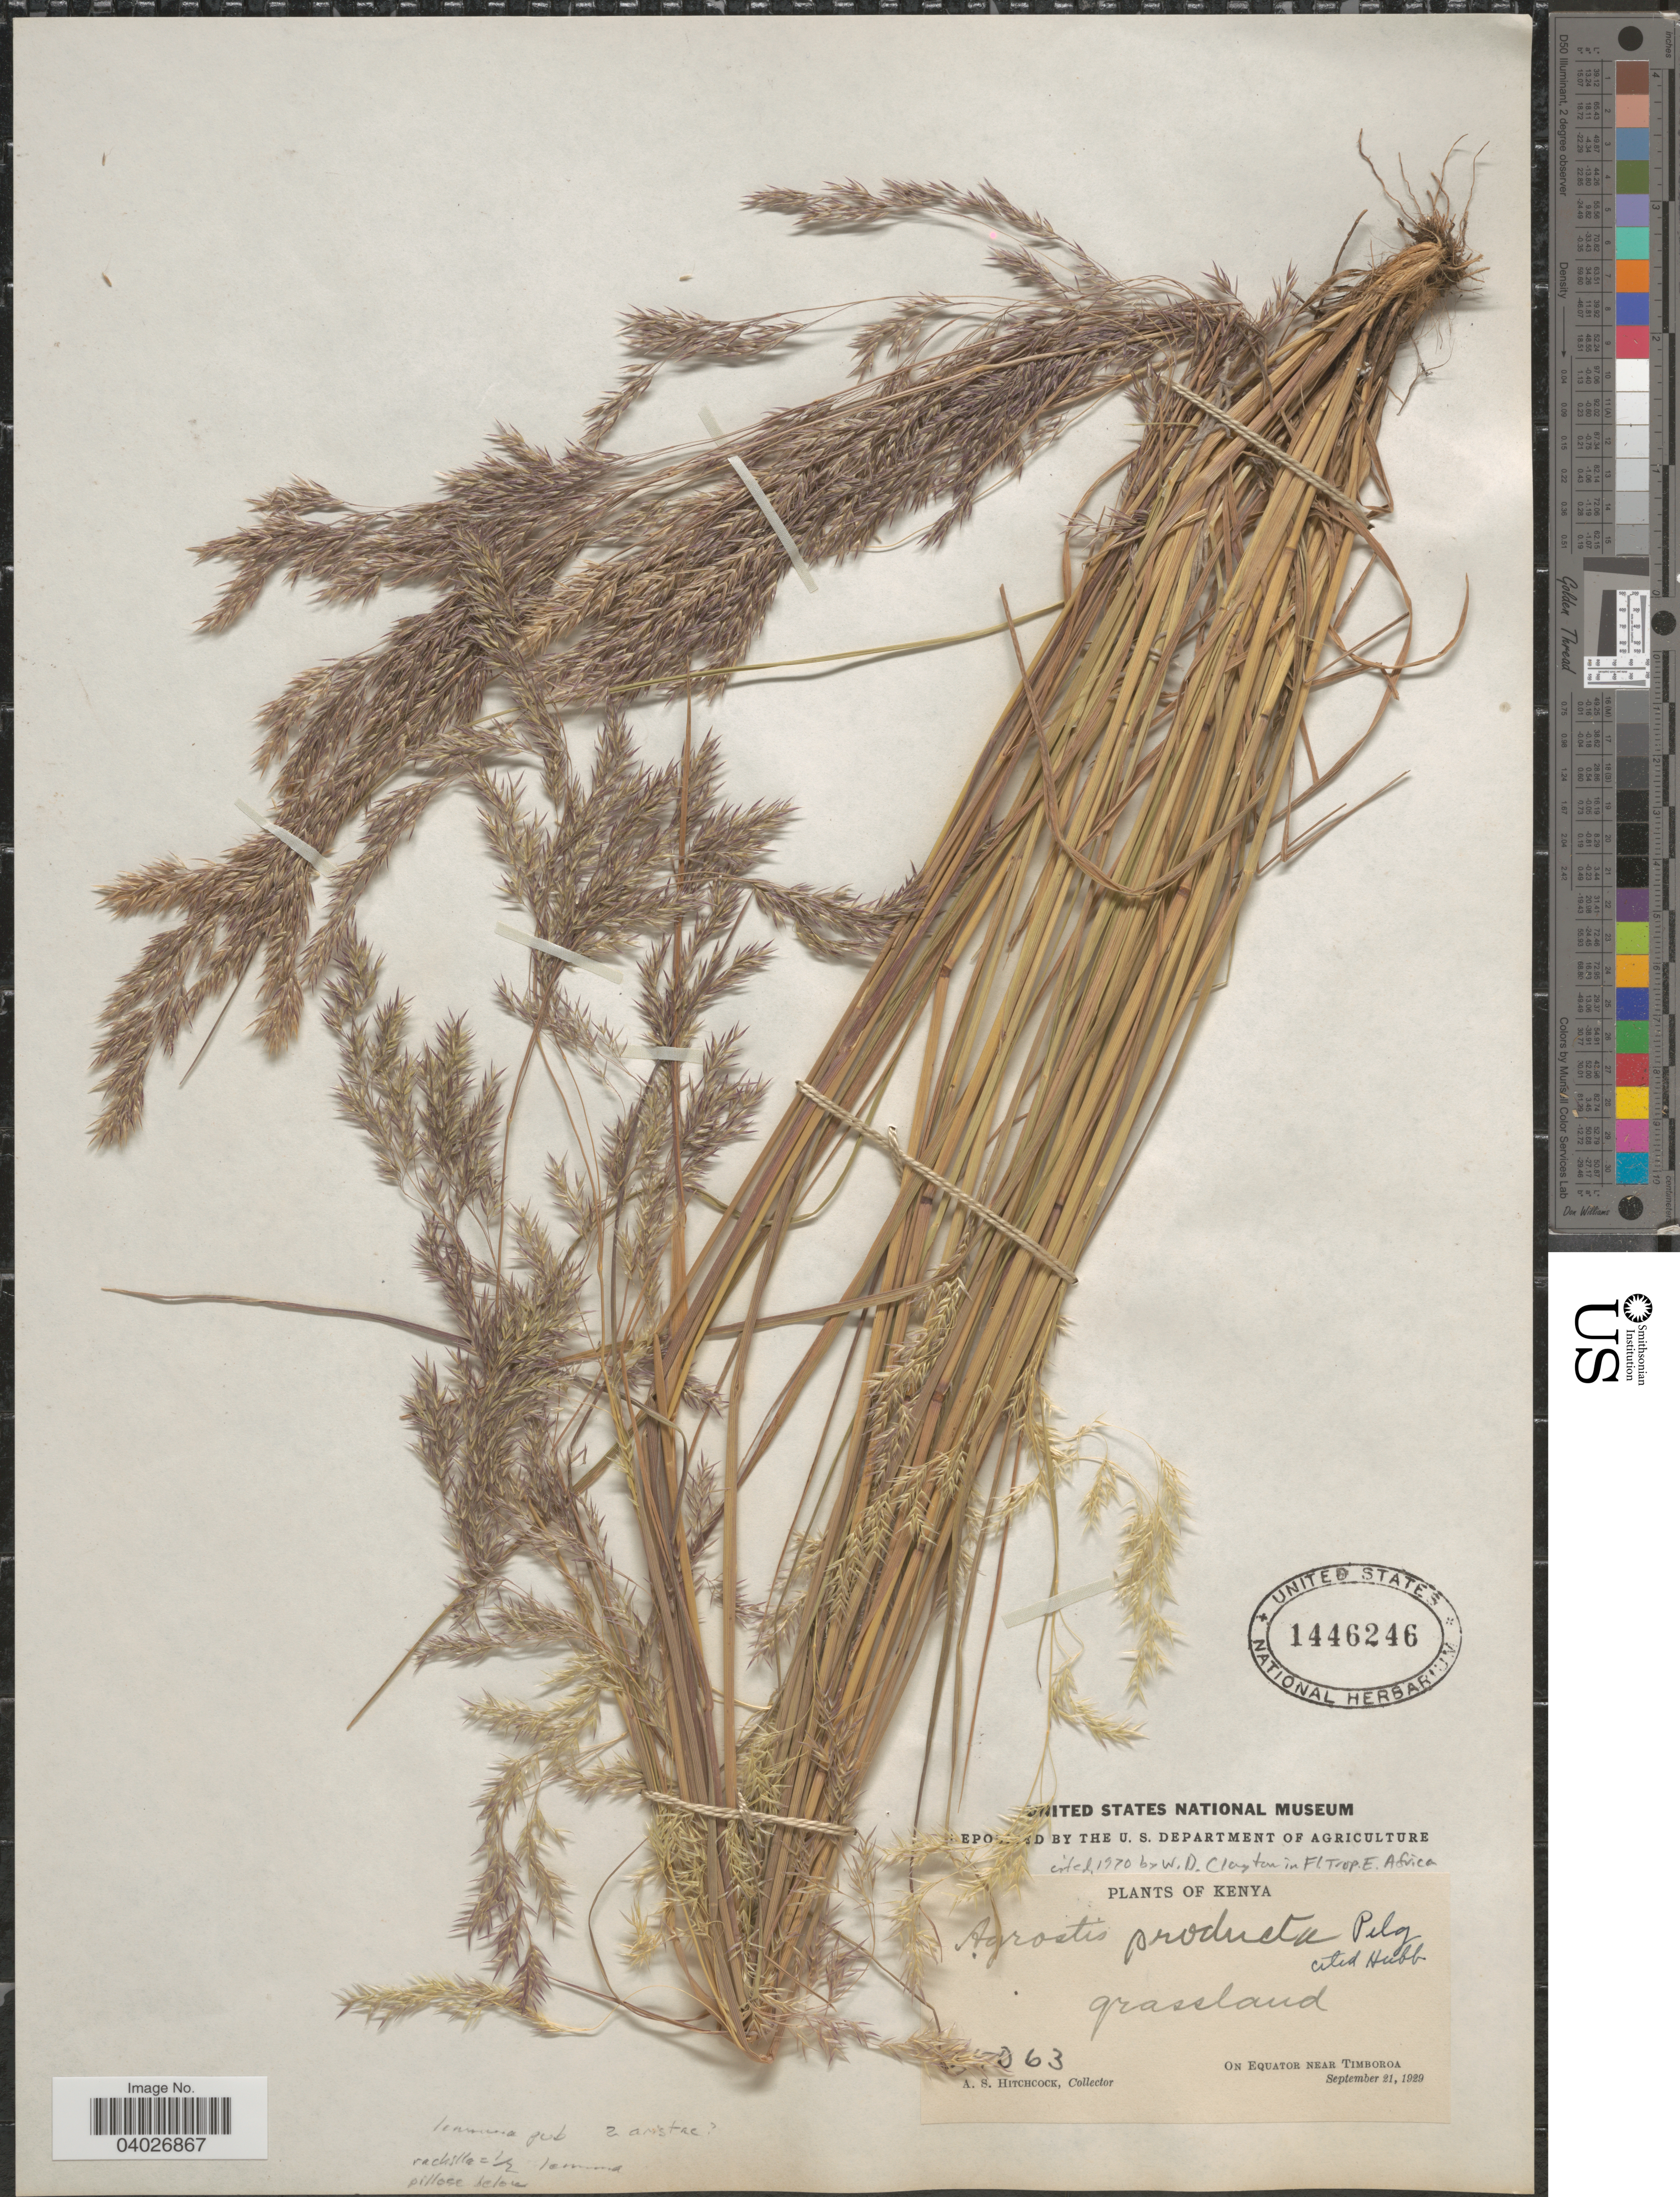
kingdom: Plantae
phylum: Tracheophyta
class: Liliopsida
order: Poales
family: Poaceae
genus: Agrostis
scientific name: Agrostis producta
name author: Pilg.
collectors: A. S. Hitchcock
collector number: !063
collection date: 1929-09-21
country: Kenya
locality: On Equator near Timboroa.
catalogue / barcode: US 1446246